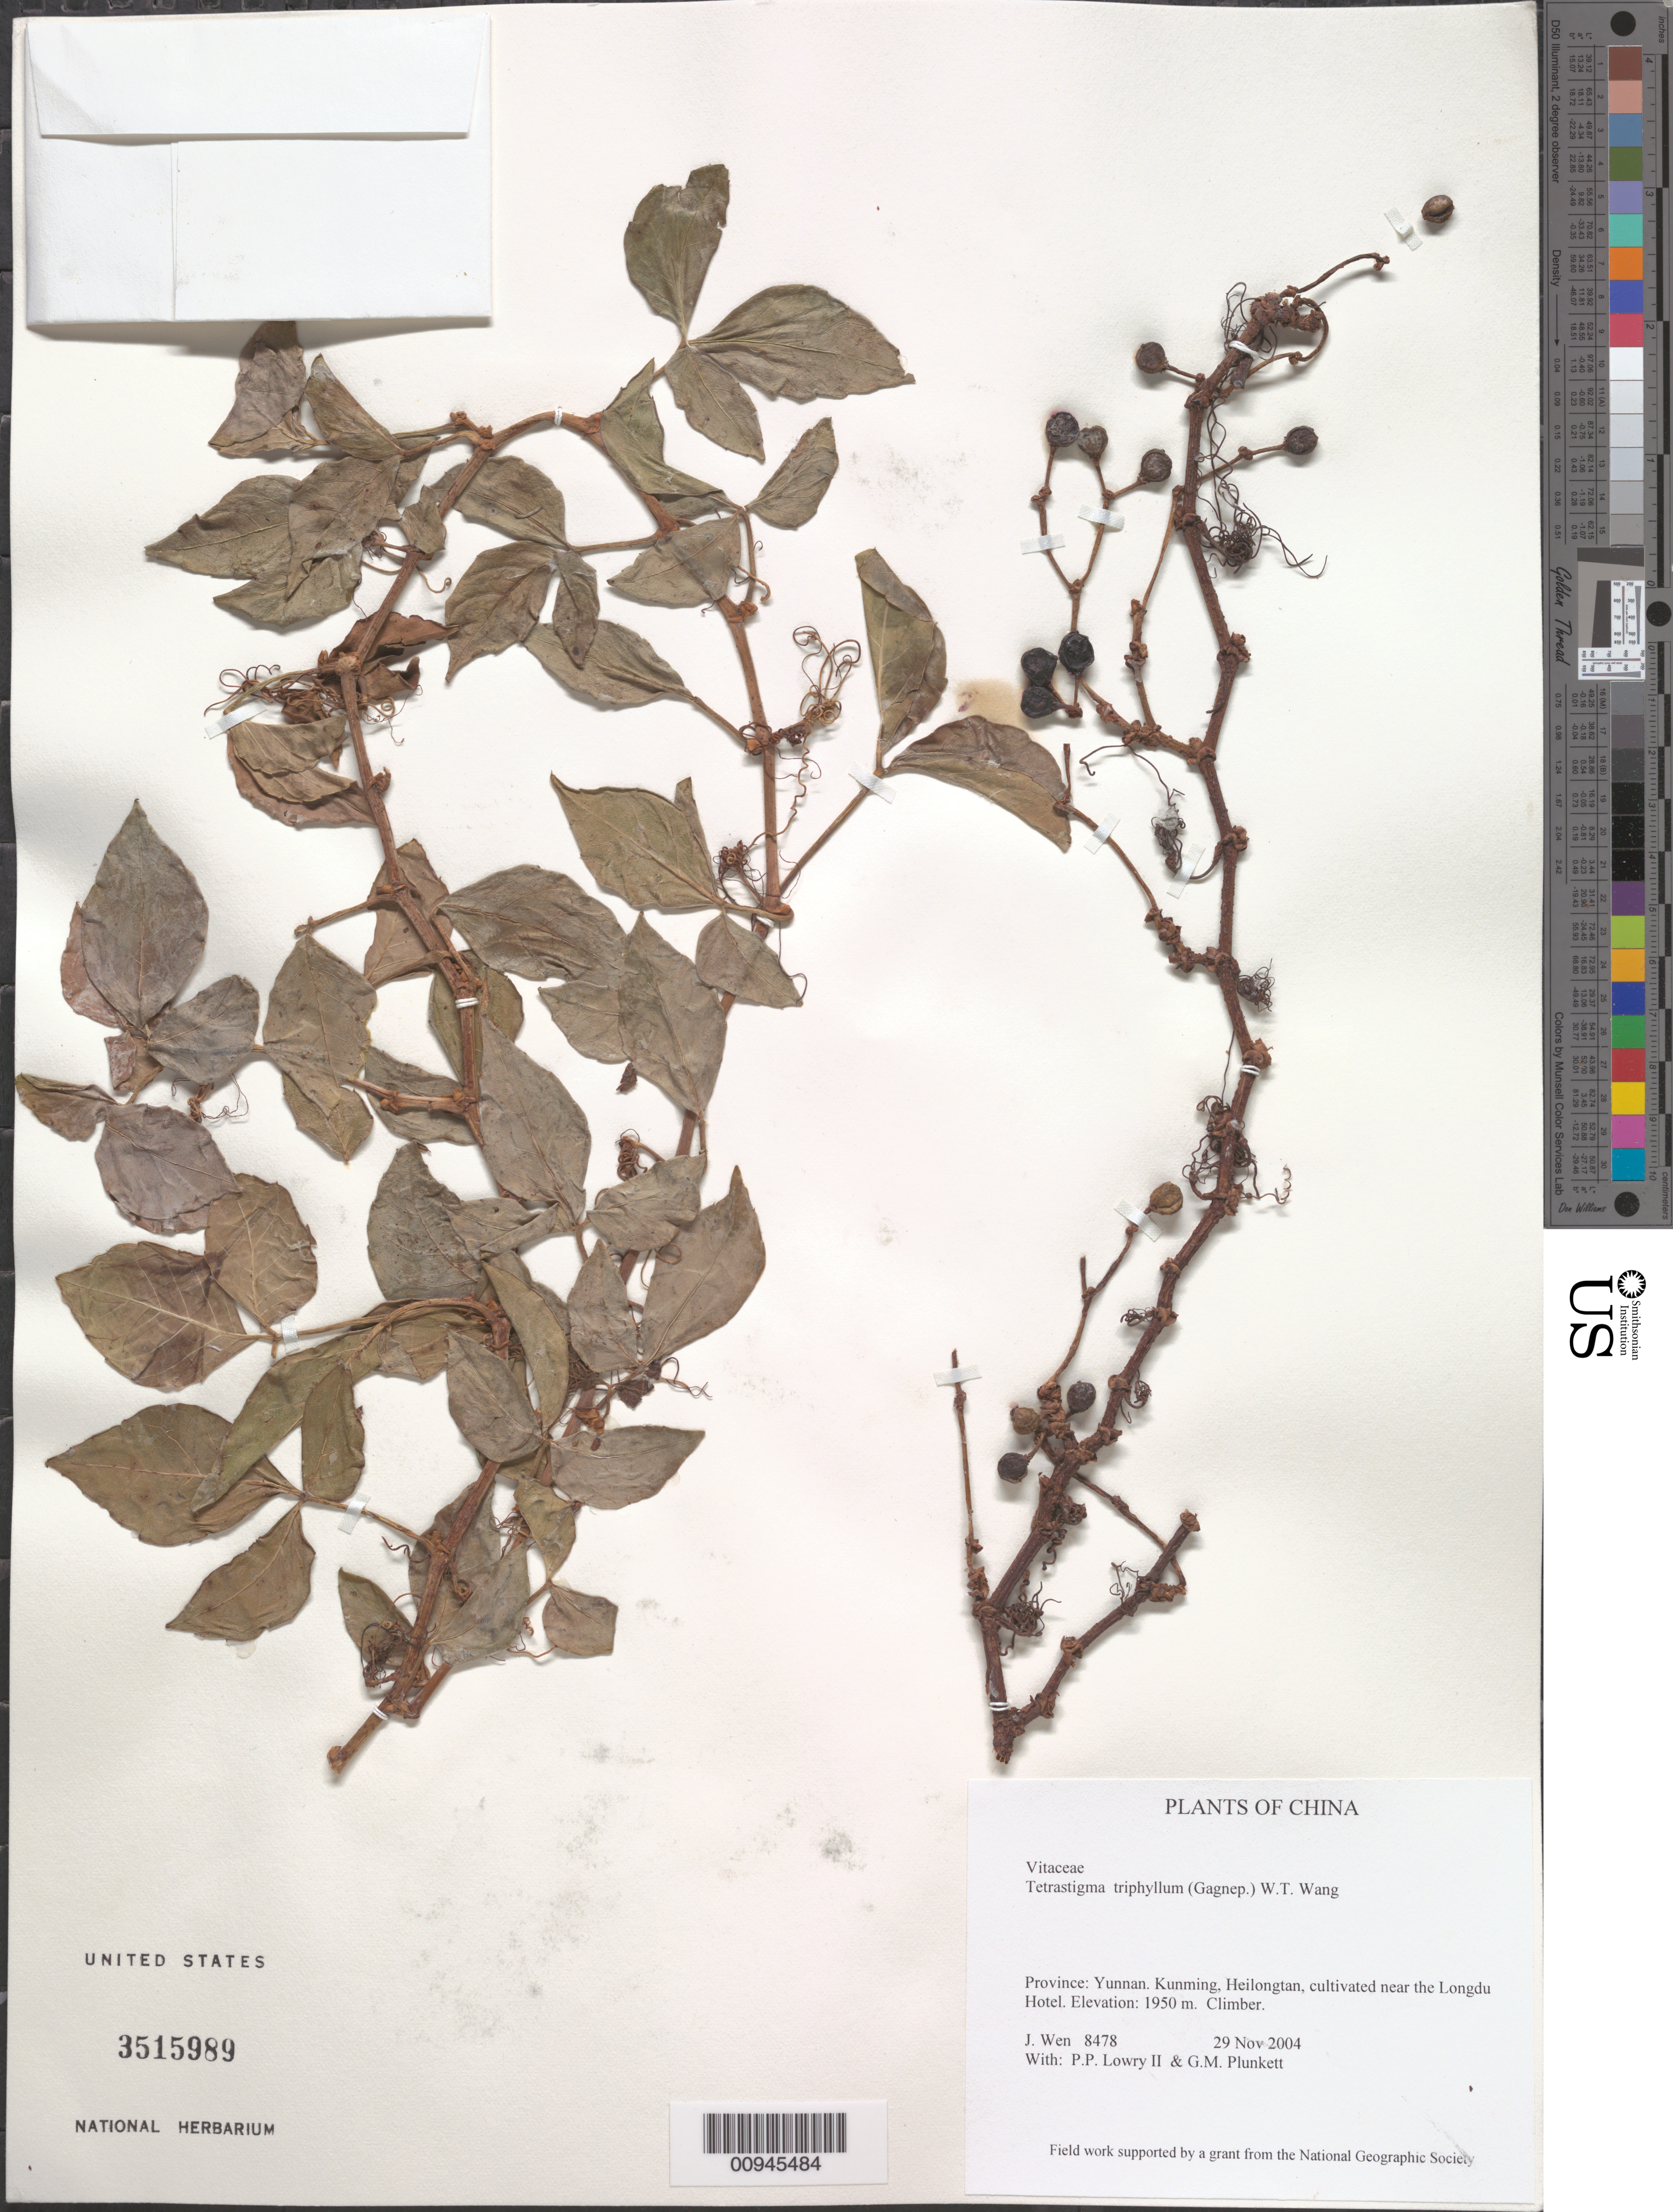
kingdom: Plantae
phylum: Tracheophyta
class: Magnoliopsida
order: Vitales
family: Vitaceae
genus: Tetrastigma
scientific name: Tetrastigma triphyllum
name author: (Gagnep.) W.T. Wang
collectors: J. Wen, P. P. Lowry & G. M. Plunkett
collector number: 8478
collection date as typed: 29 Nov 2004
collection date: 2004-11-29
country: China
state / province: Yunnan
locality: Kunming, Heilongtan, cultivated near the Longdu Hotel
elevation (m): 1950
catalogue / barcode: US 3515989